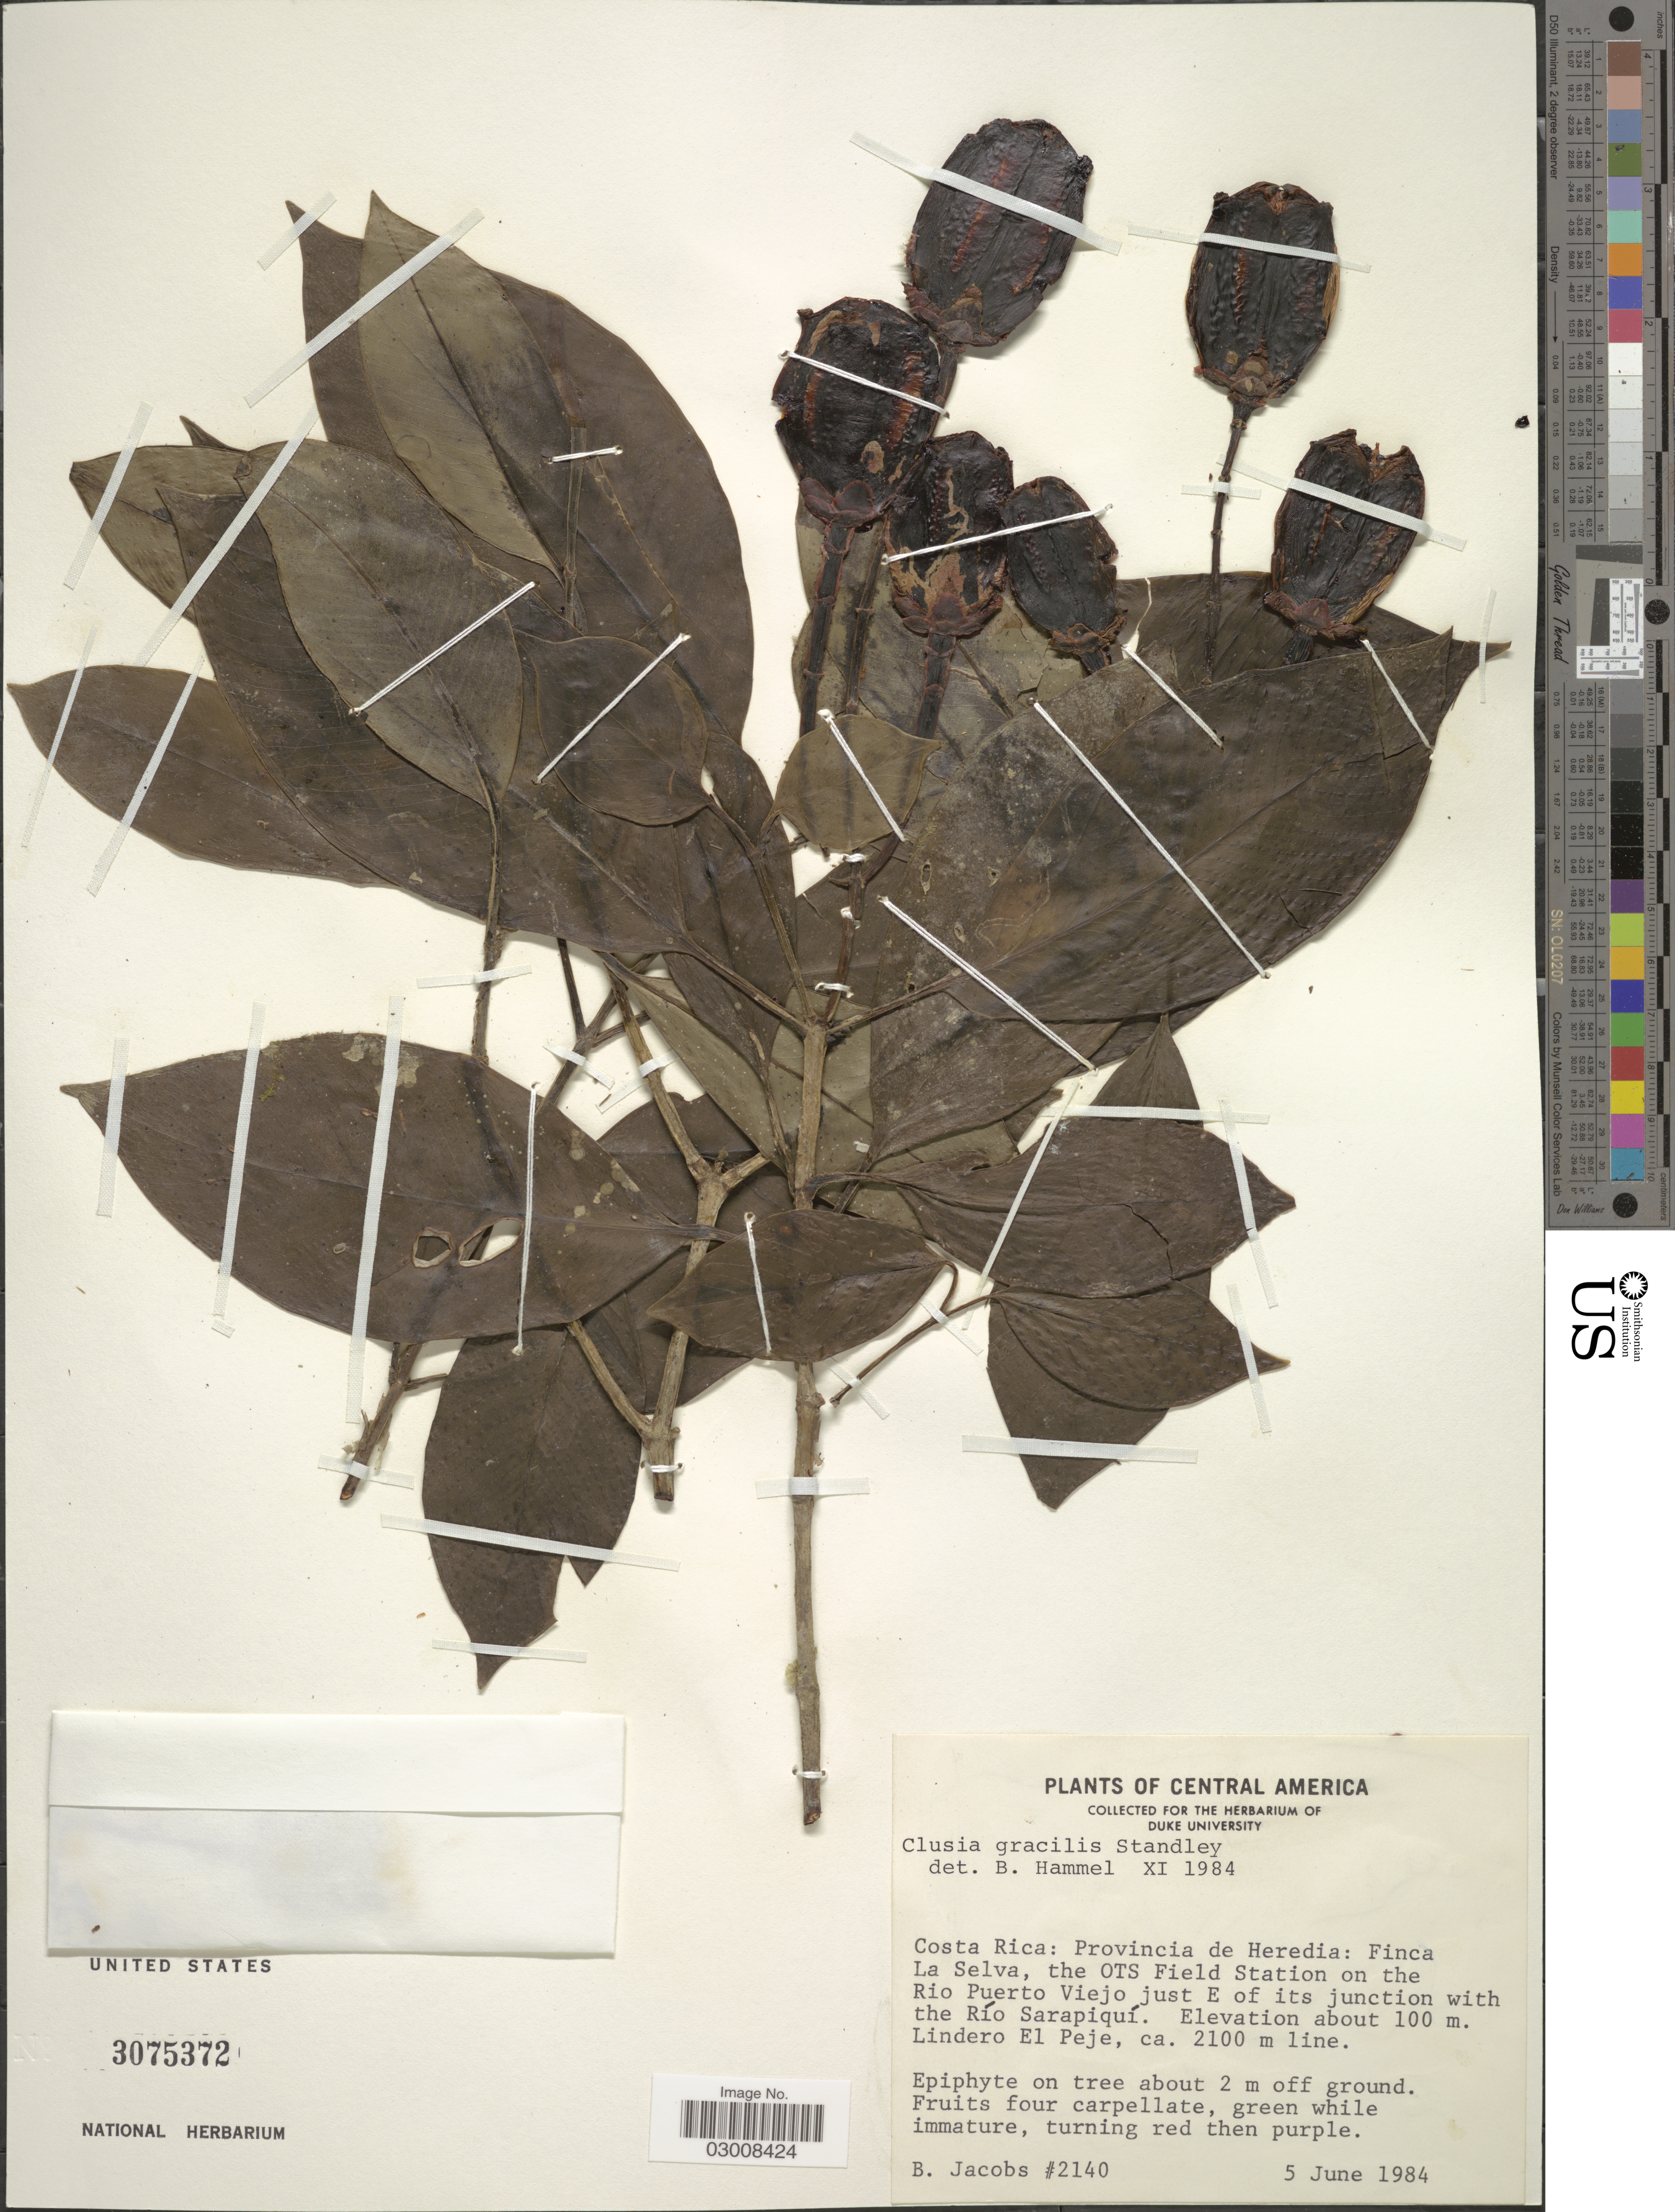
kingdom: Plantae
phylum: Tracheophyta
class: Magnoliopsida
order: Malpighiales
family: Clusiaceae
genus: Clusia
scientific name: Clusia gracilis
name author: Standl.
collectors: B. Jacobs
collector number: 2140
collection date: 1984-06-05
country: Costa Rica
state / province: Heredia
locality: Finca La Selva, the OTS Field Station on the Rio Puerto Viejo just E of its junction with the Río Sarapiquí, Lindero El Peje.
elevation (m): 2100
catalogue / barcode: US 3075372